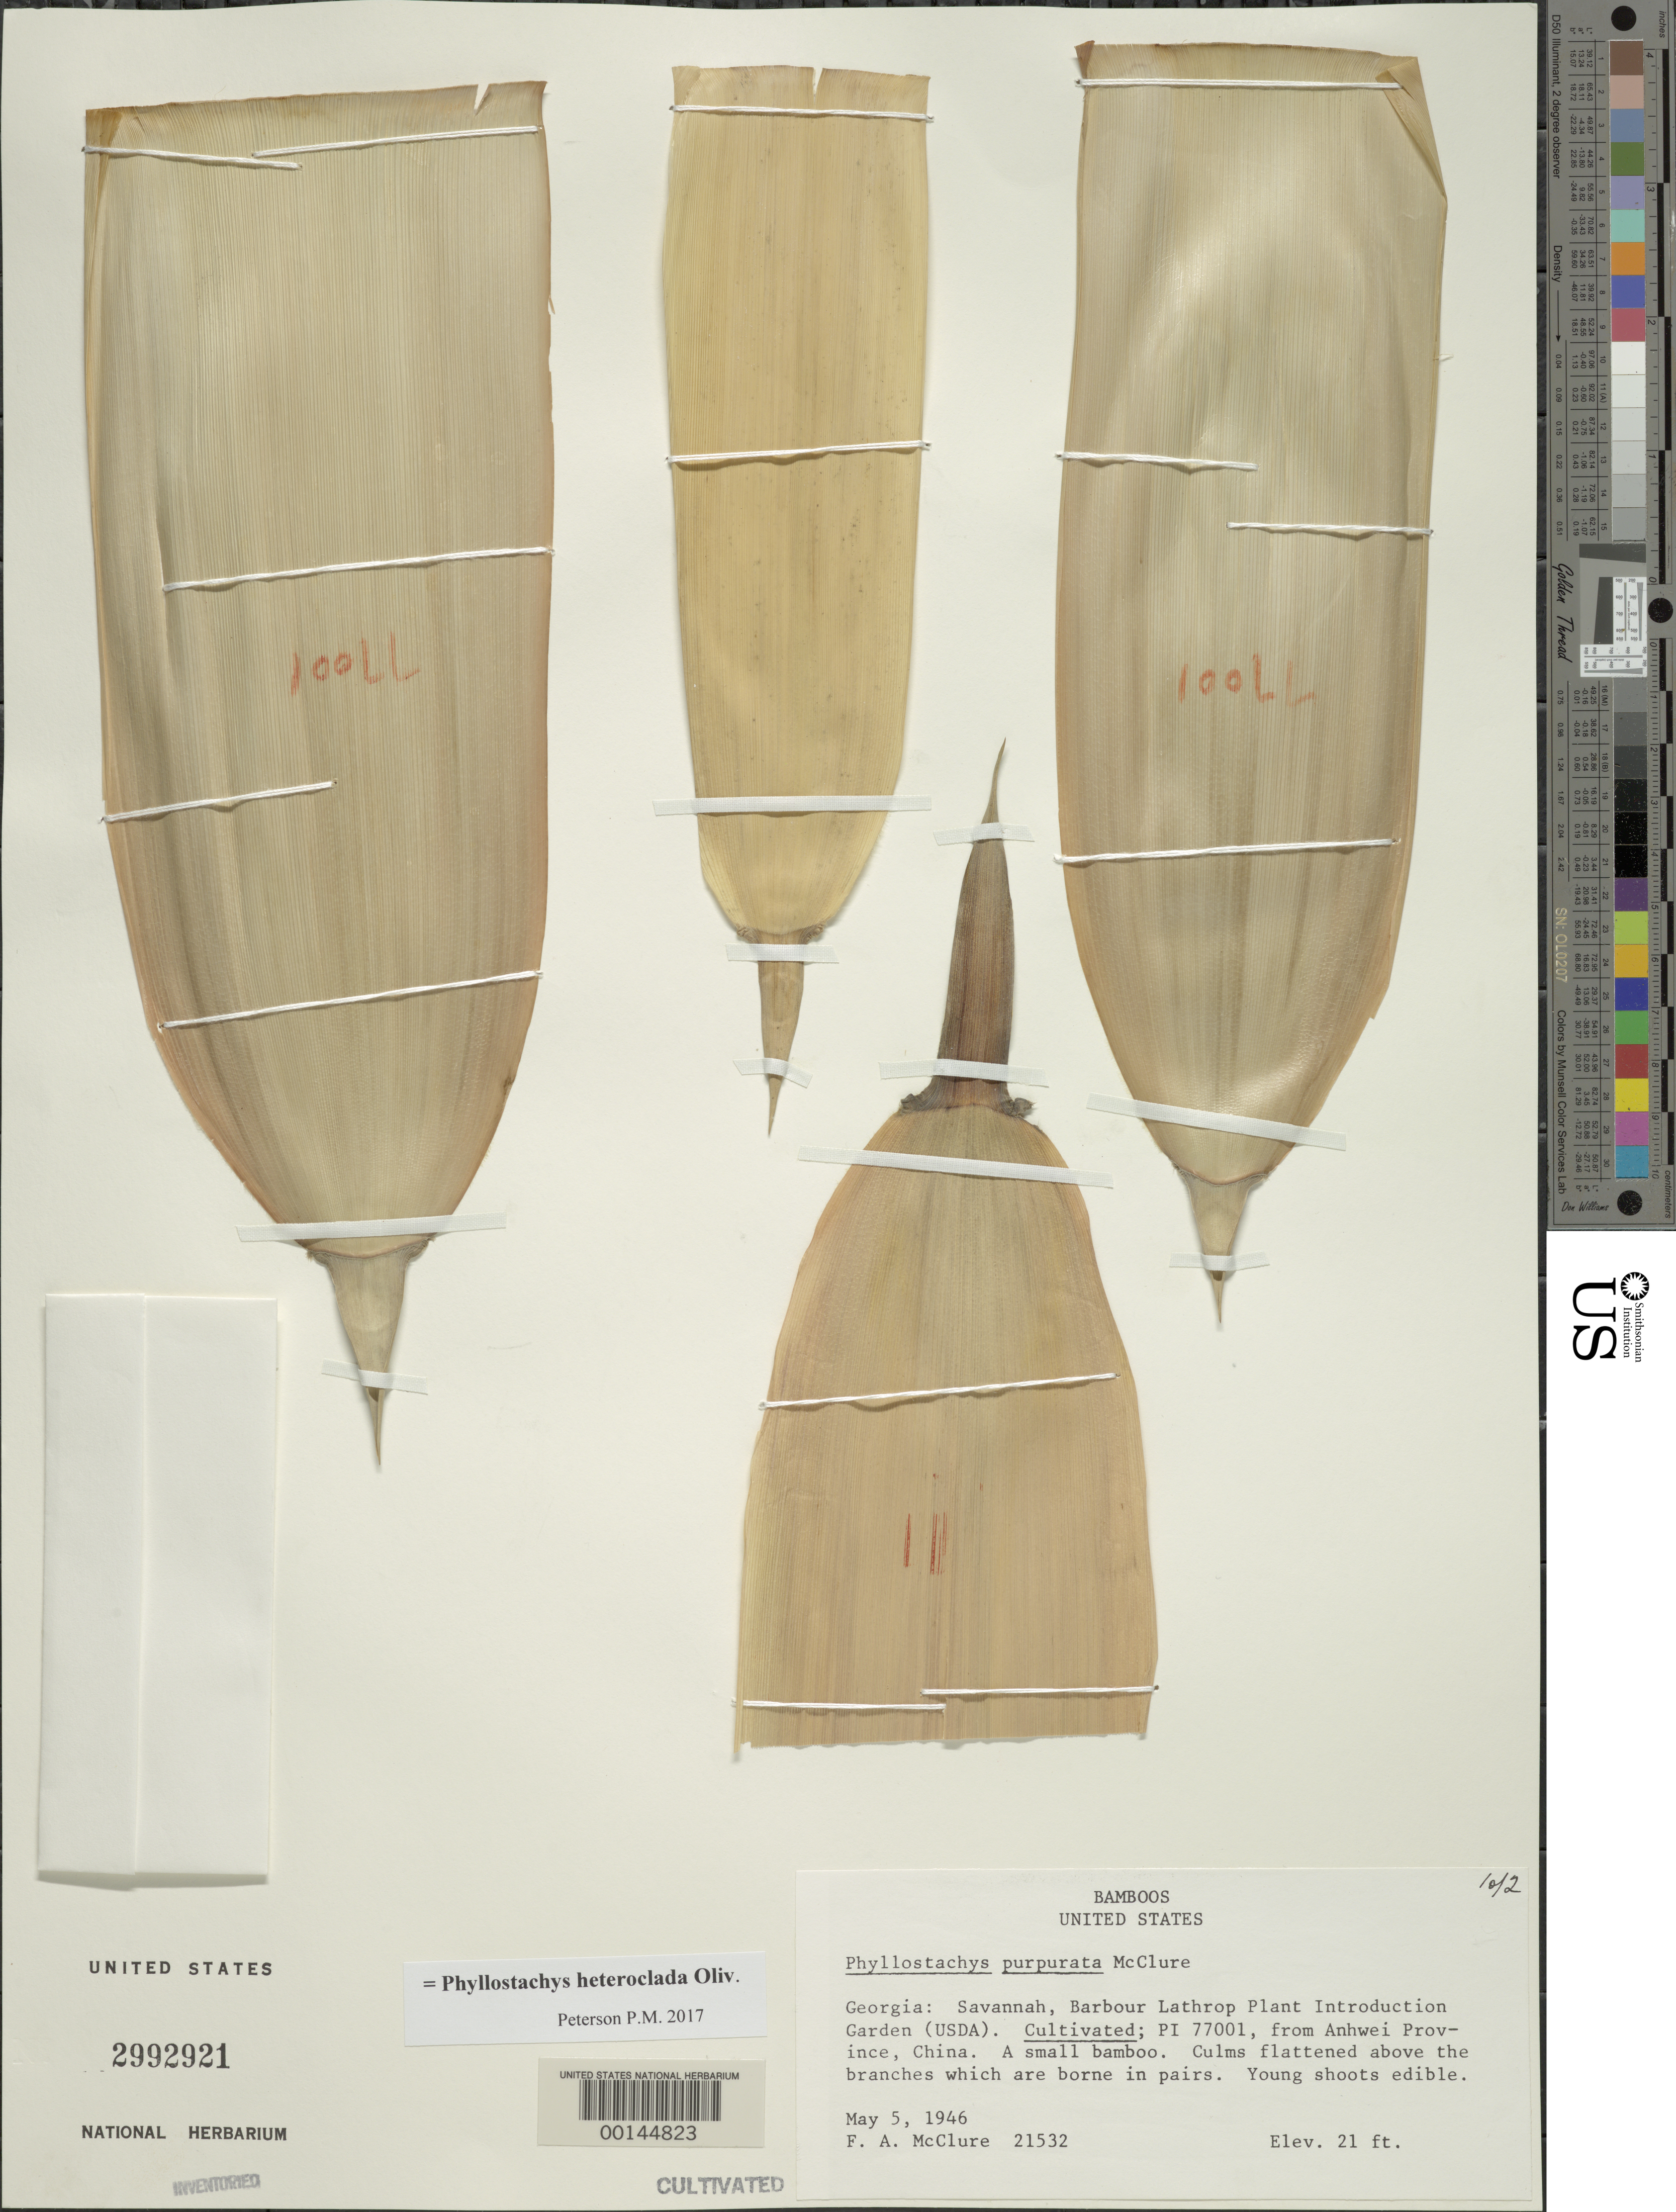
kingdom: Plantae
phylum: Tracheophyta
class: Liliopsida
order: Poales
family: Poaceae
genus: Phyllostachys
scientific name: Phyllostachys heteroclada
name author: Oliv.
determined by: Poaceae Reorganization Project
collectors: F. A. McClure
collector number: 21532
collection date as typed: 05 May 1946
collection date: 1946-05-05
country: United States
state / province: Georgia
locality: Savannah, Barbour Lathrop Plant Introduction Garden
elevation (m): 6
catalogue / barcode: US 2992921